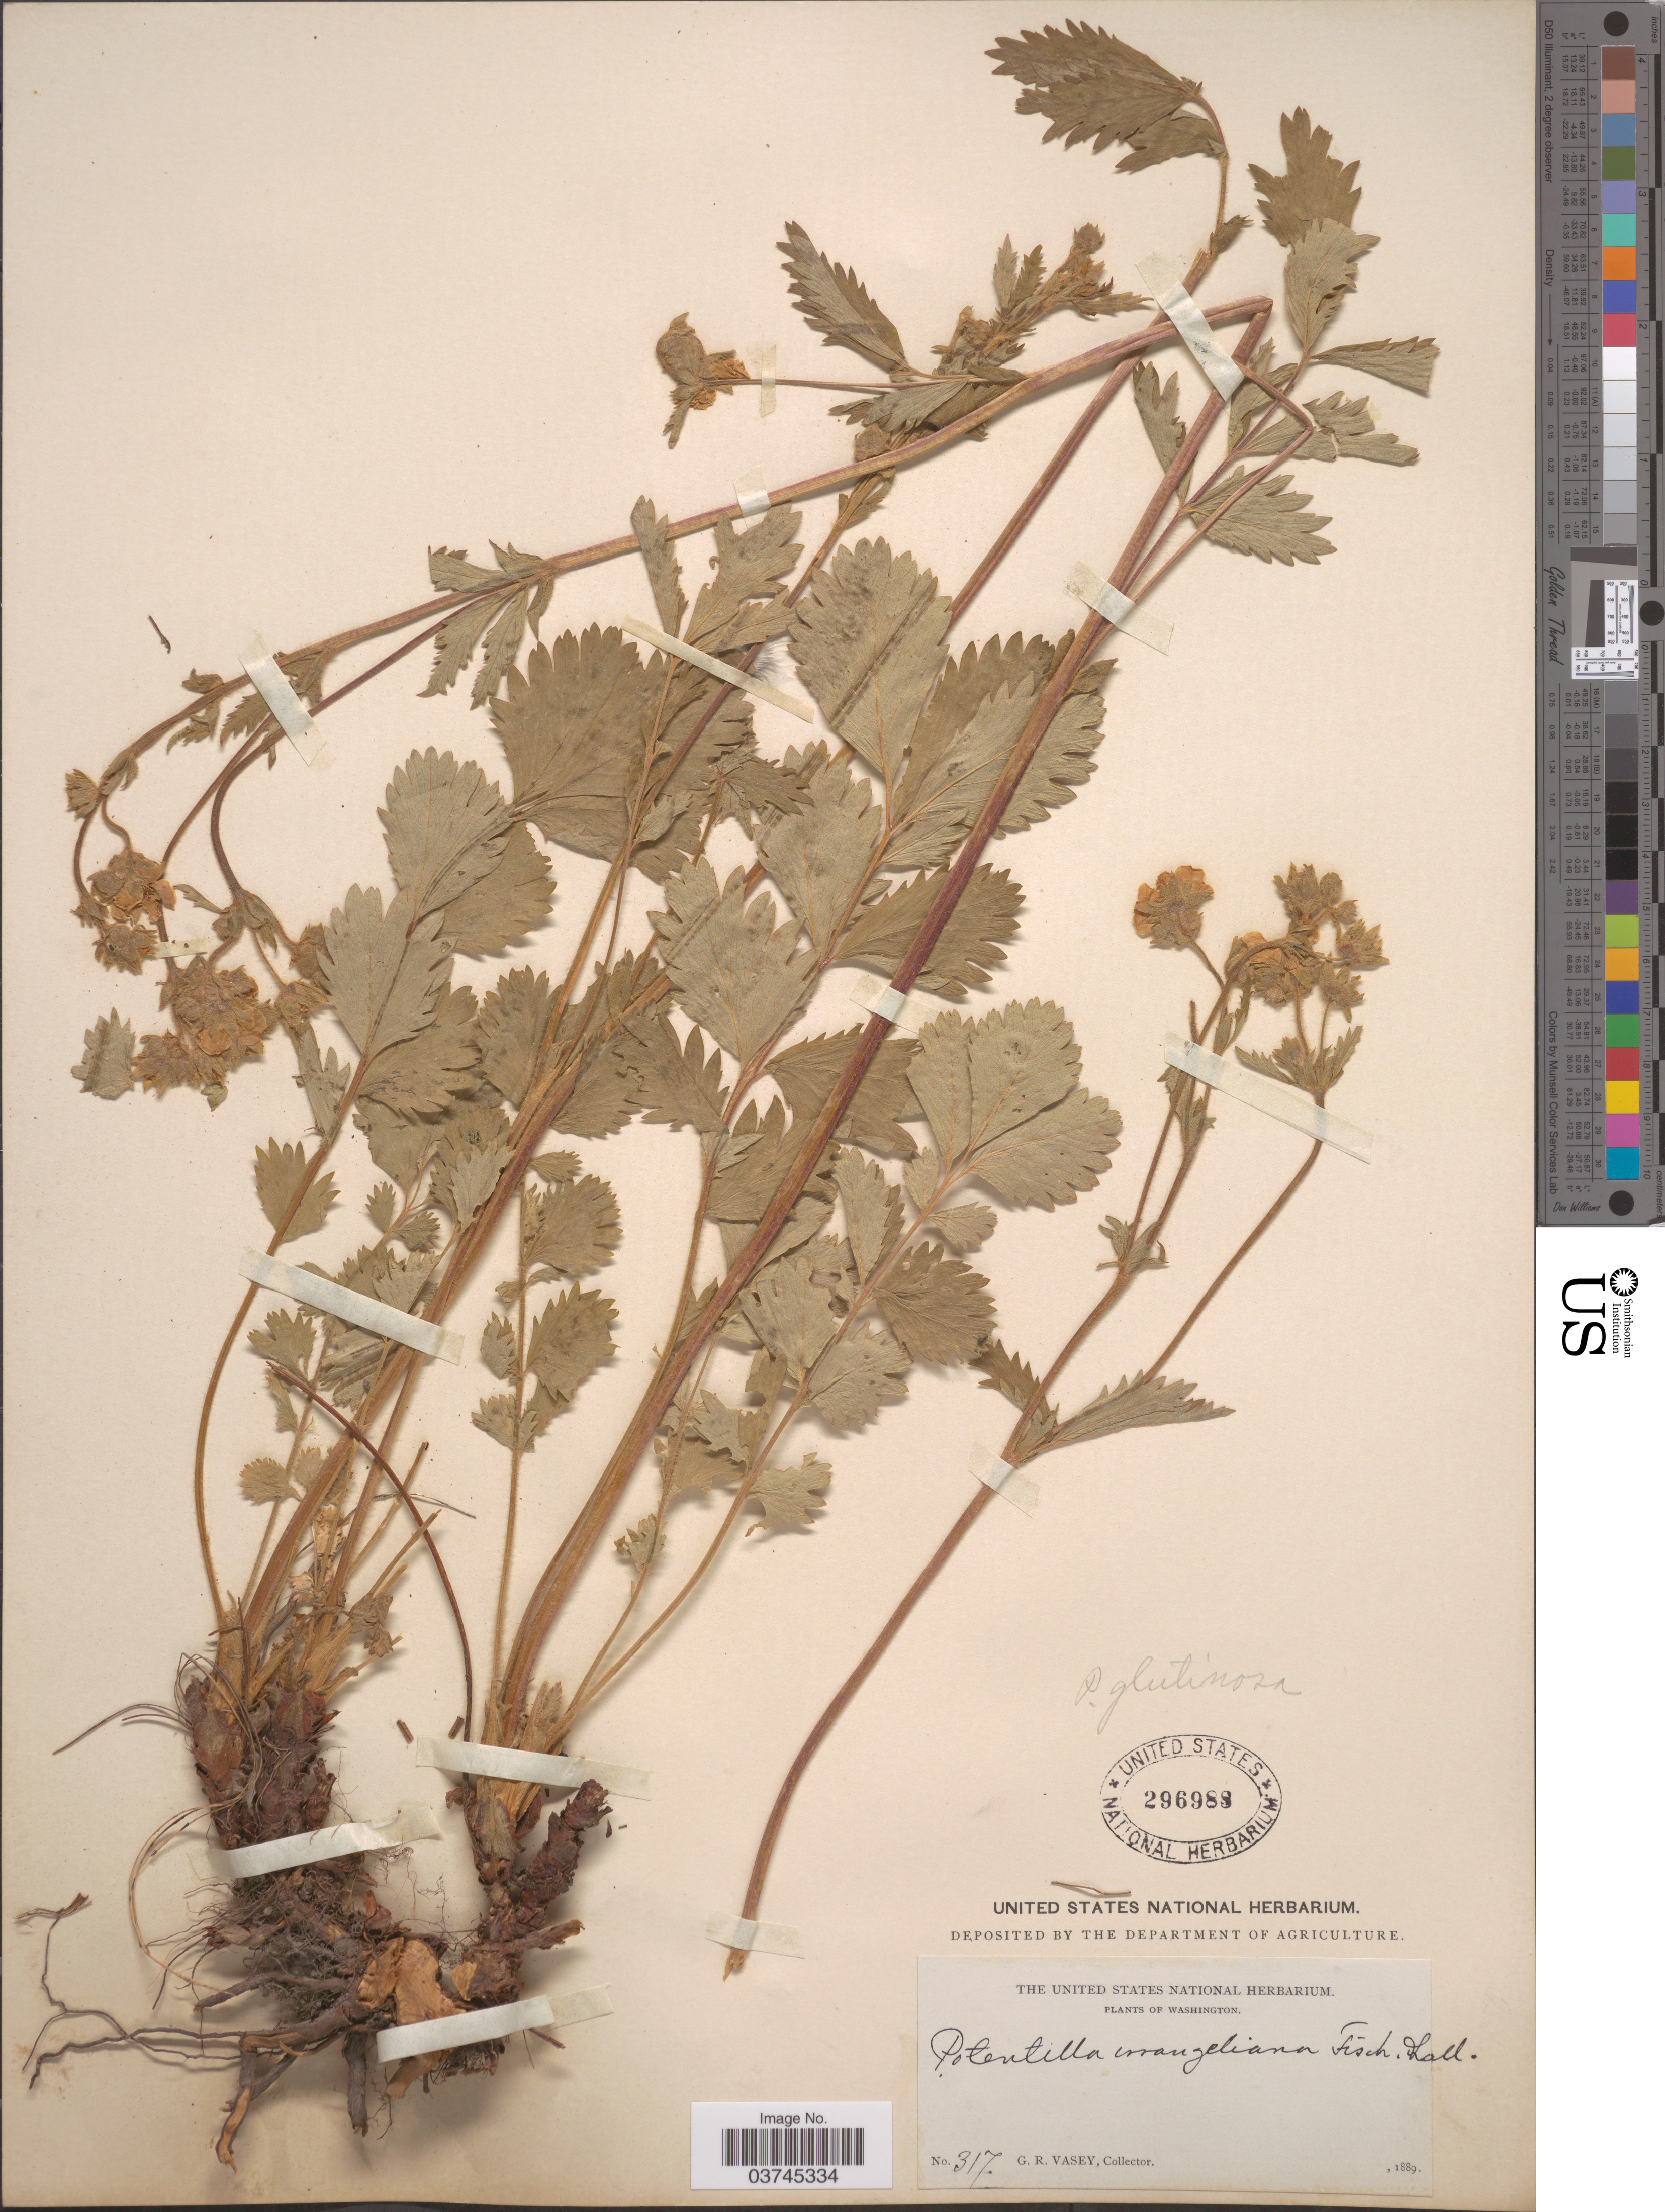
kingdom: Plantae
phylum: Tracheophyta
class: Magnoliopsida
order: Rosales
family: Rosaceae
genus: Drymocallis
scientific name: Drymocallis arguta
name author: (Pursh) Rydb.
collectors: G. R. Vasey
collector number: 317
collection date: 1889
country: United States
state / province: Washington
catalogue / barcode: US 296988